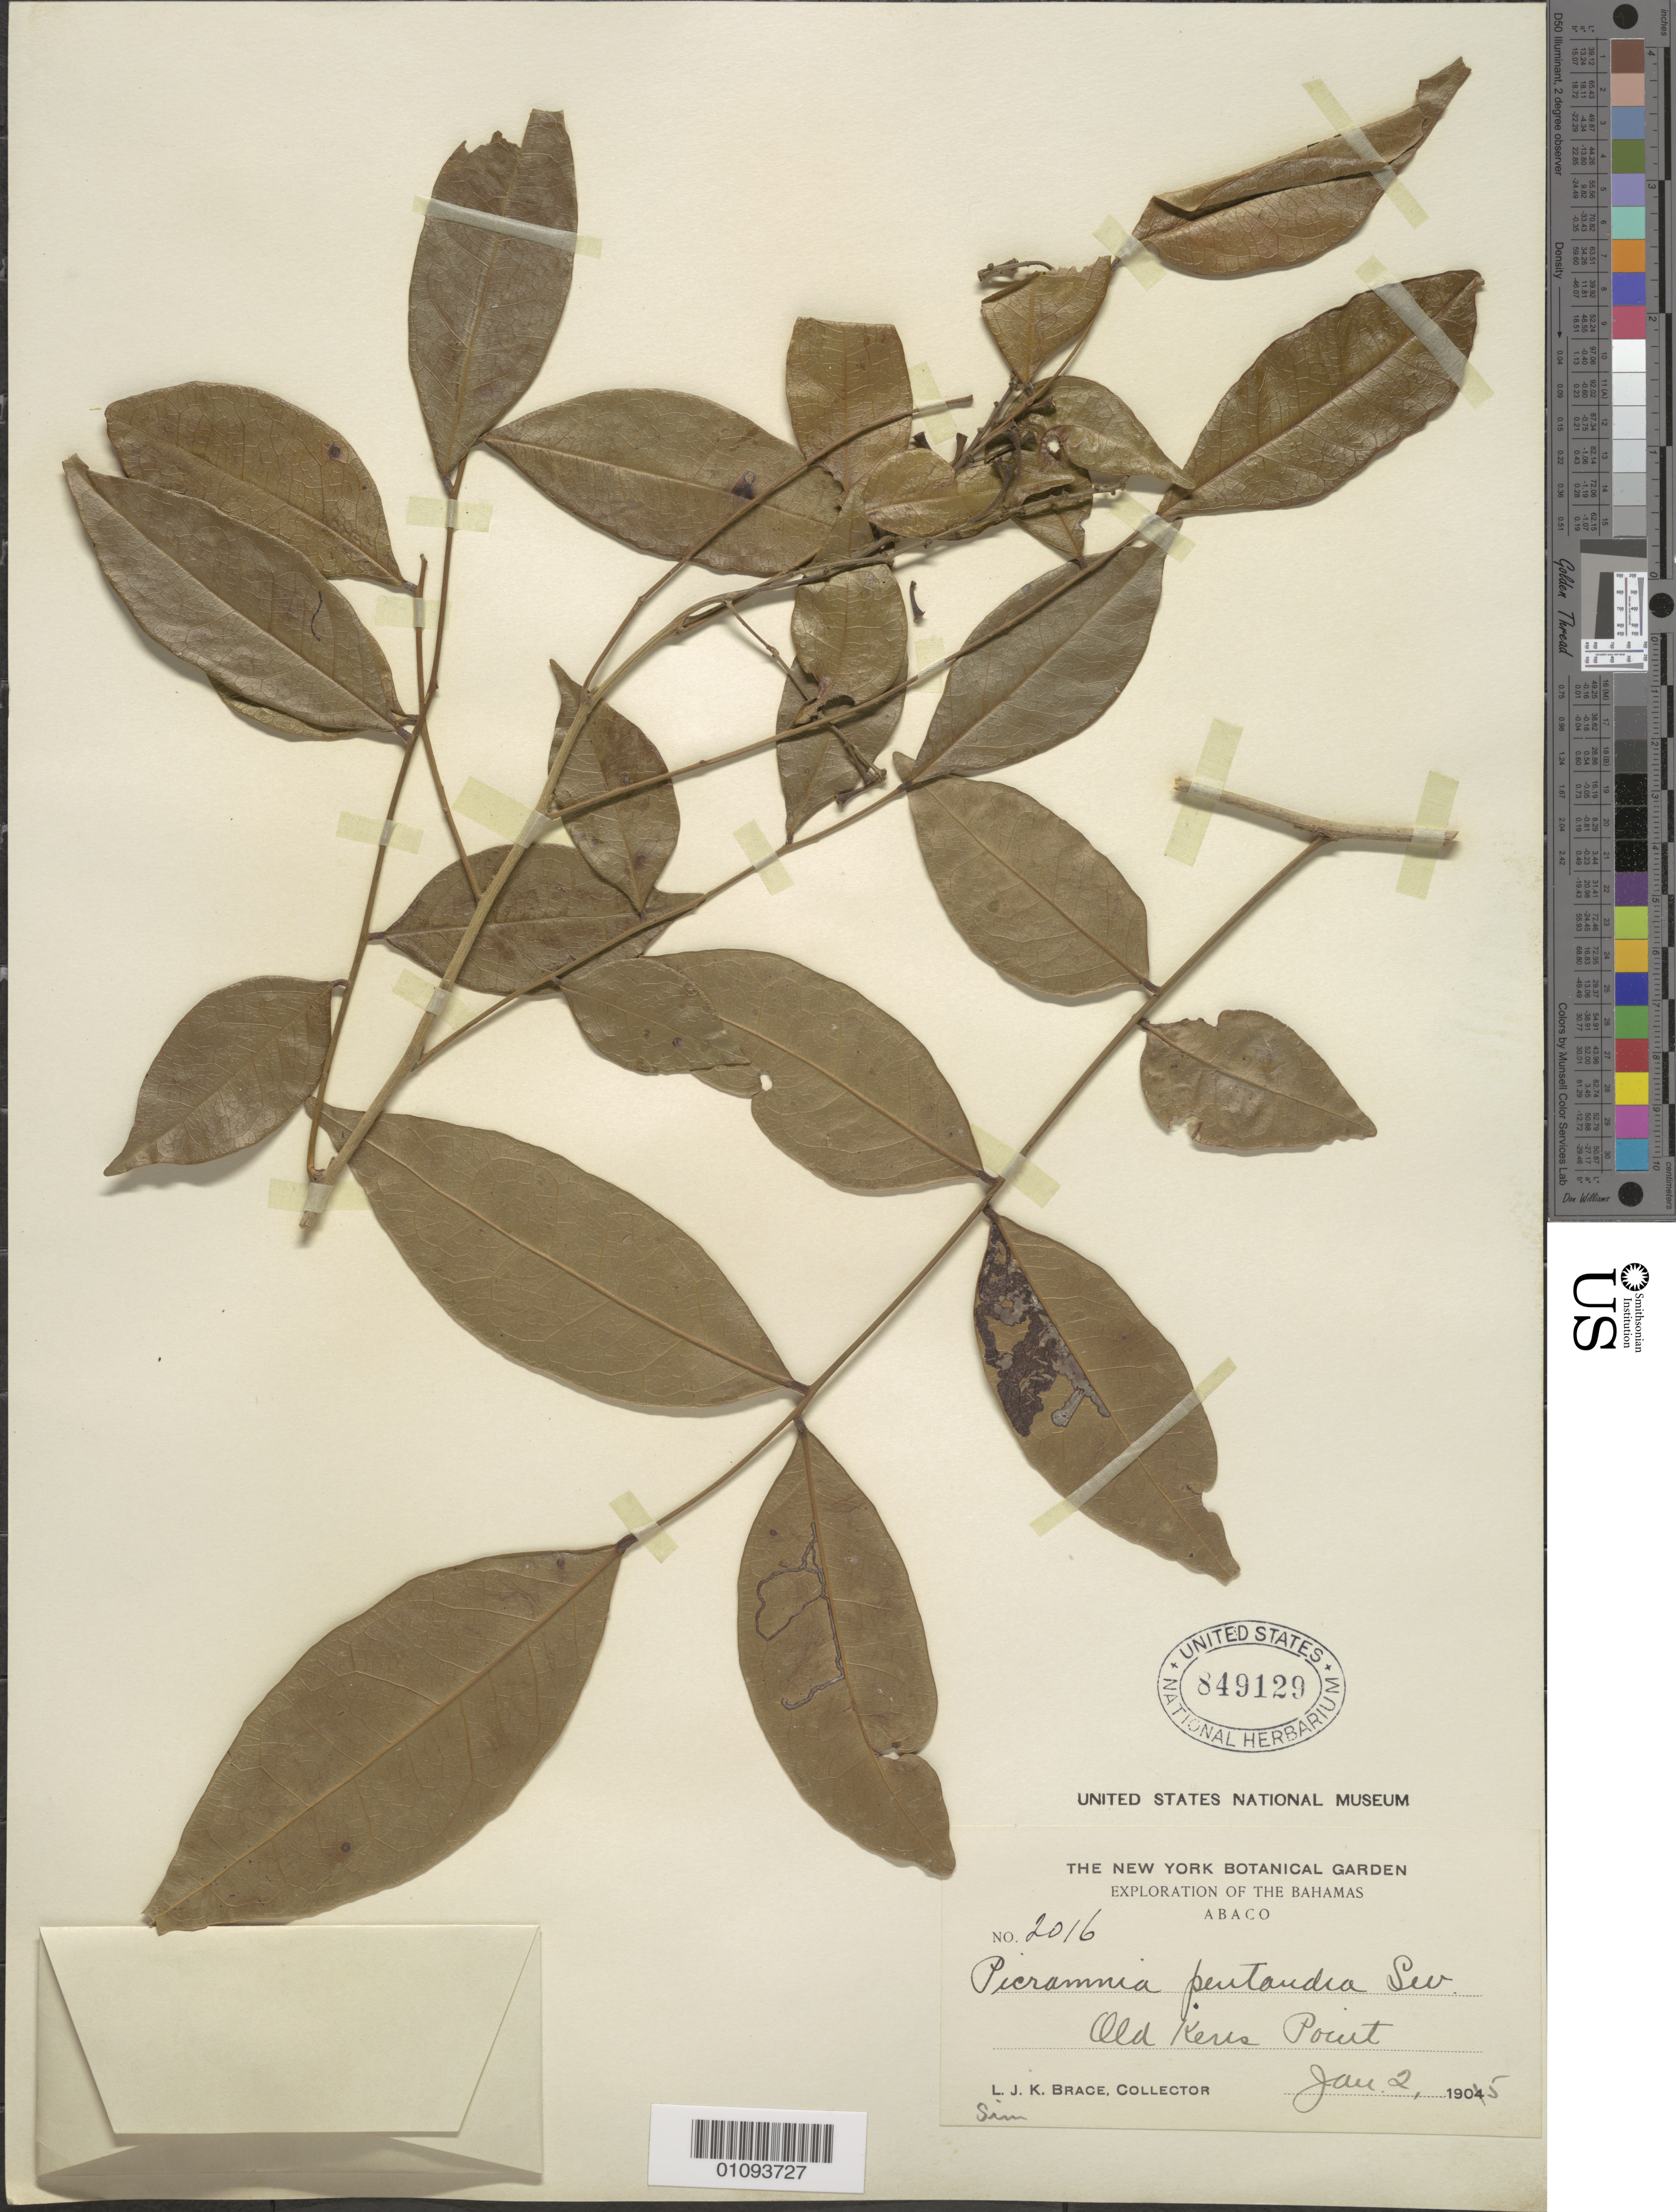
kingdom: Plantae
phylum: Tracheophyta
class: Magnoliopsida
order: Picramniales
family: Picramniaceae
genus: Picramnia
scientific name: Picramnia pentandra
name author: Sw.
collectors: L. J. K. Brace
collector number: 2016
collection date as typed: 02 Jan 1905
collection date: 1905-01-02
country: Bahamas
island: Abaco I.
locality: Cold Kevis Point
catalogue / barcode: US 849129